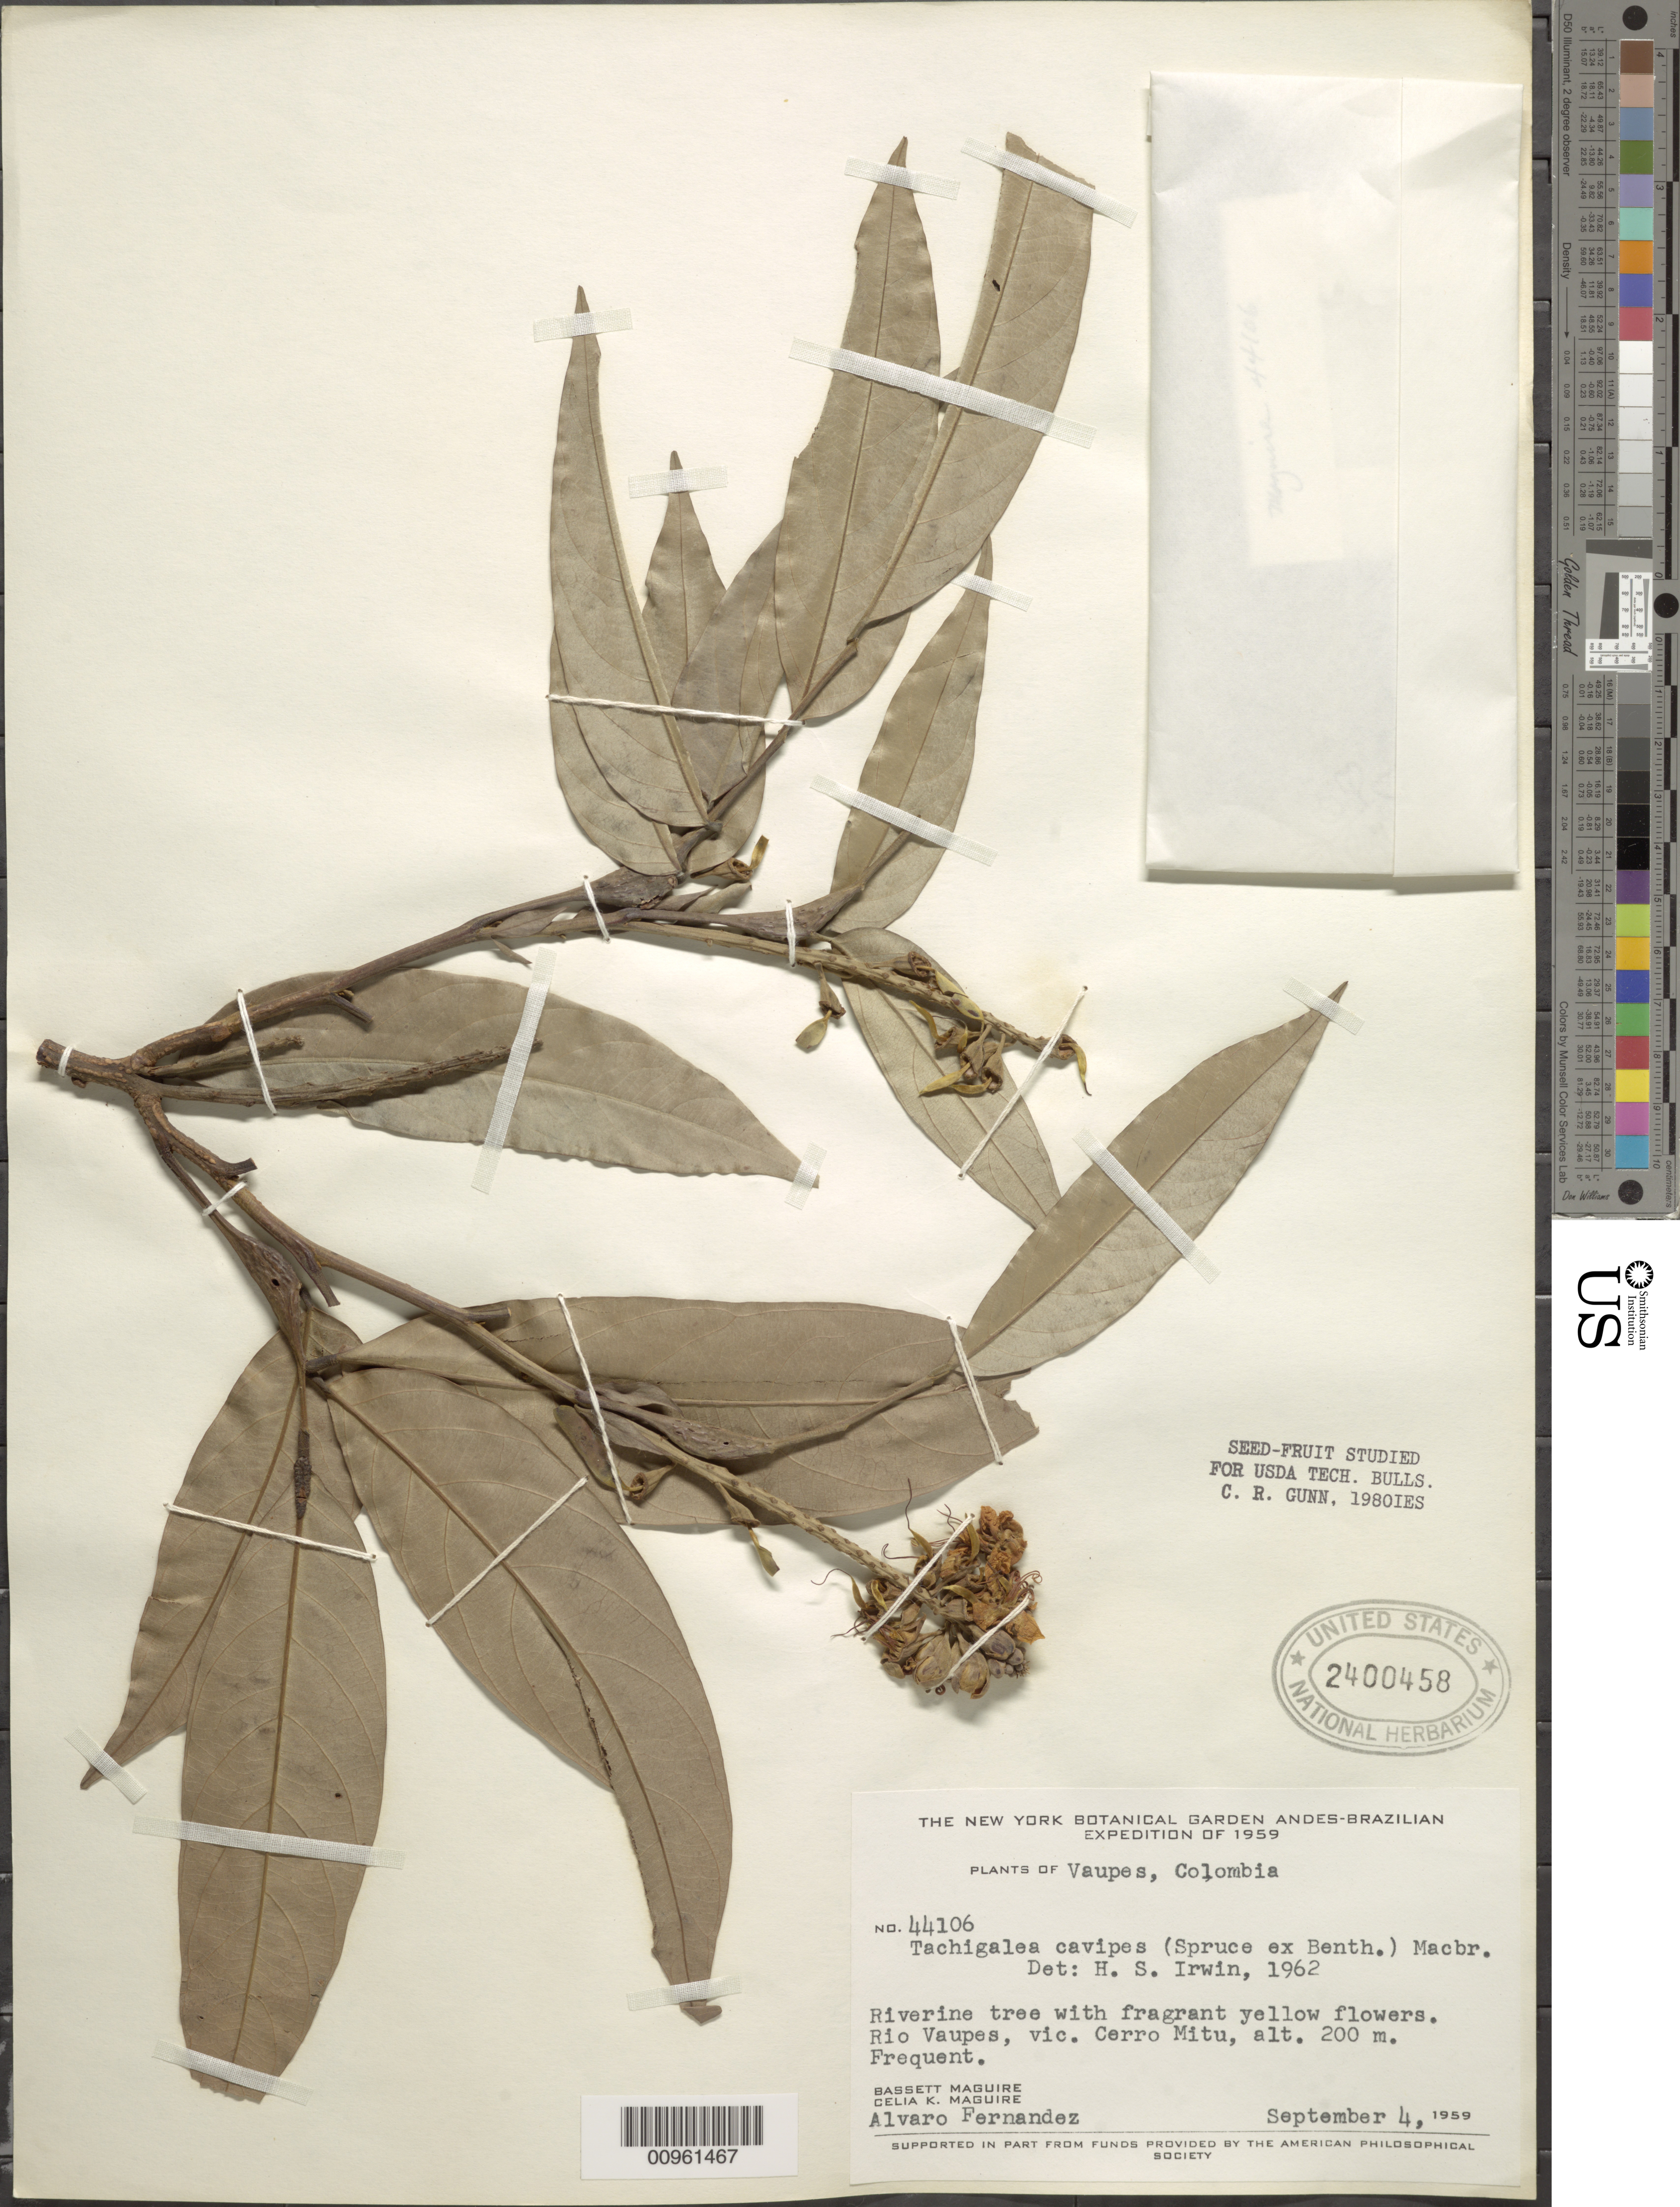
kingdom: Plantae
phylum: Tracheophyta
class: Magnoliopsida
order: Fabales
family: Fabaceae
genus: Tachigali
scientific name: Tachigali cavipes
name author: (Benth. ex Spruce) J.F. Macbr.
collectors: B. Maguire, C. K. Maguire & A. Fernández-Pérez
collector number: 44106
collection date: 1959-09-04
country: Colombia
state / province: Vaupés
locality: Rio Vaupes, vic. Cerro Mitu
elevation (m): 200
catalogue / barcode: US 2400458